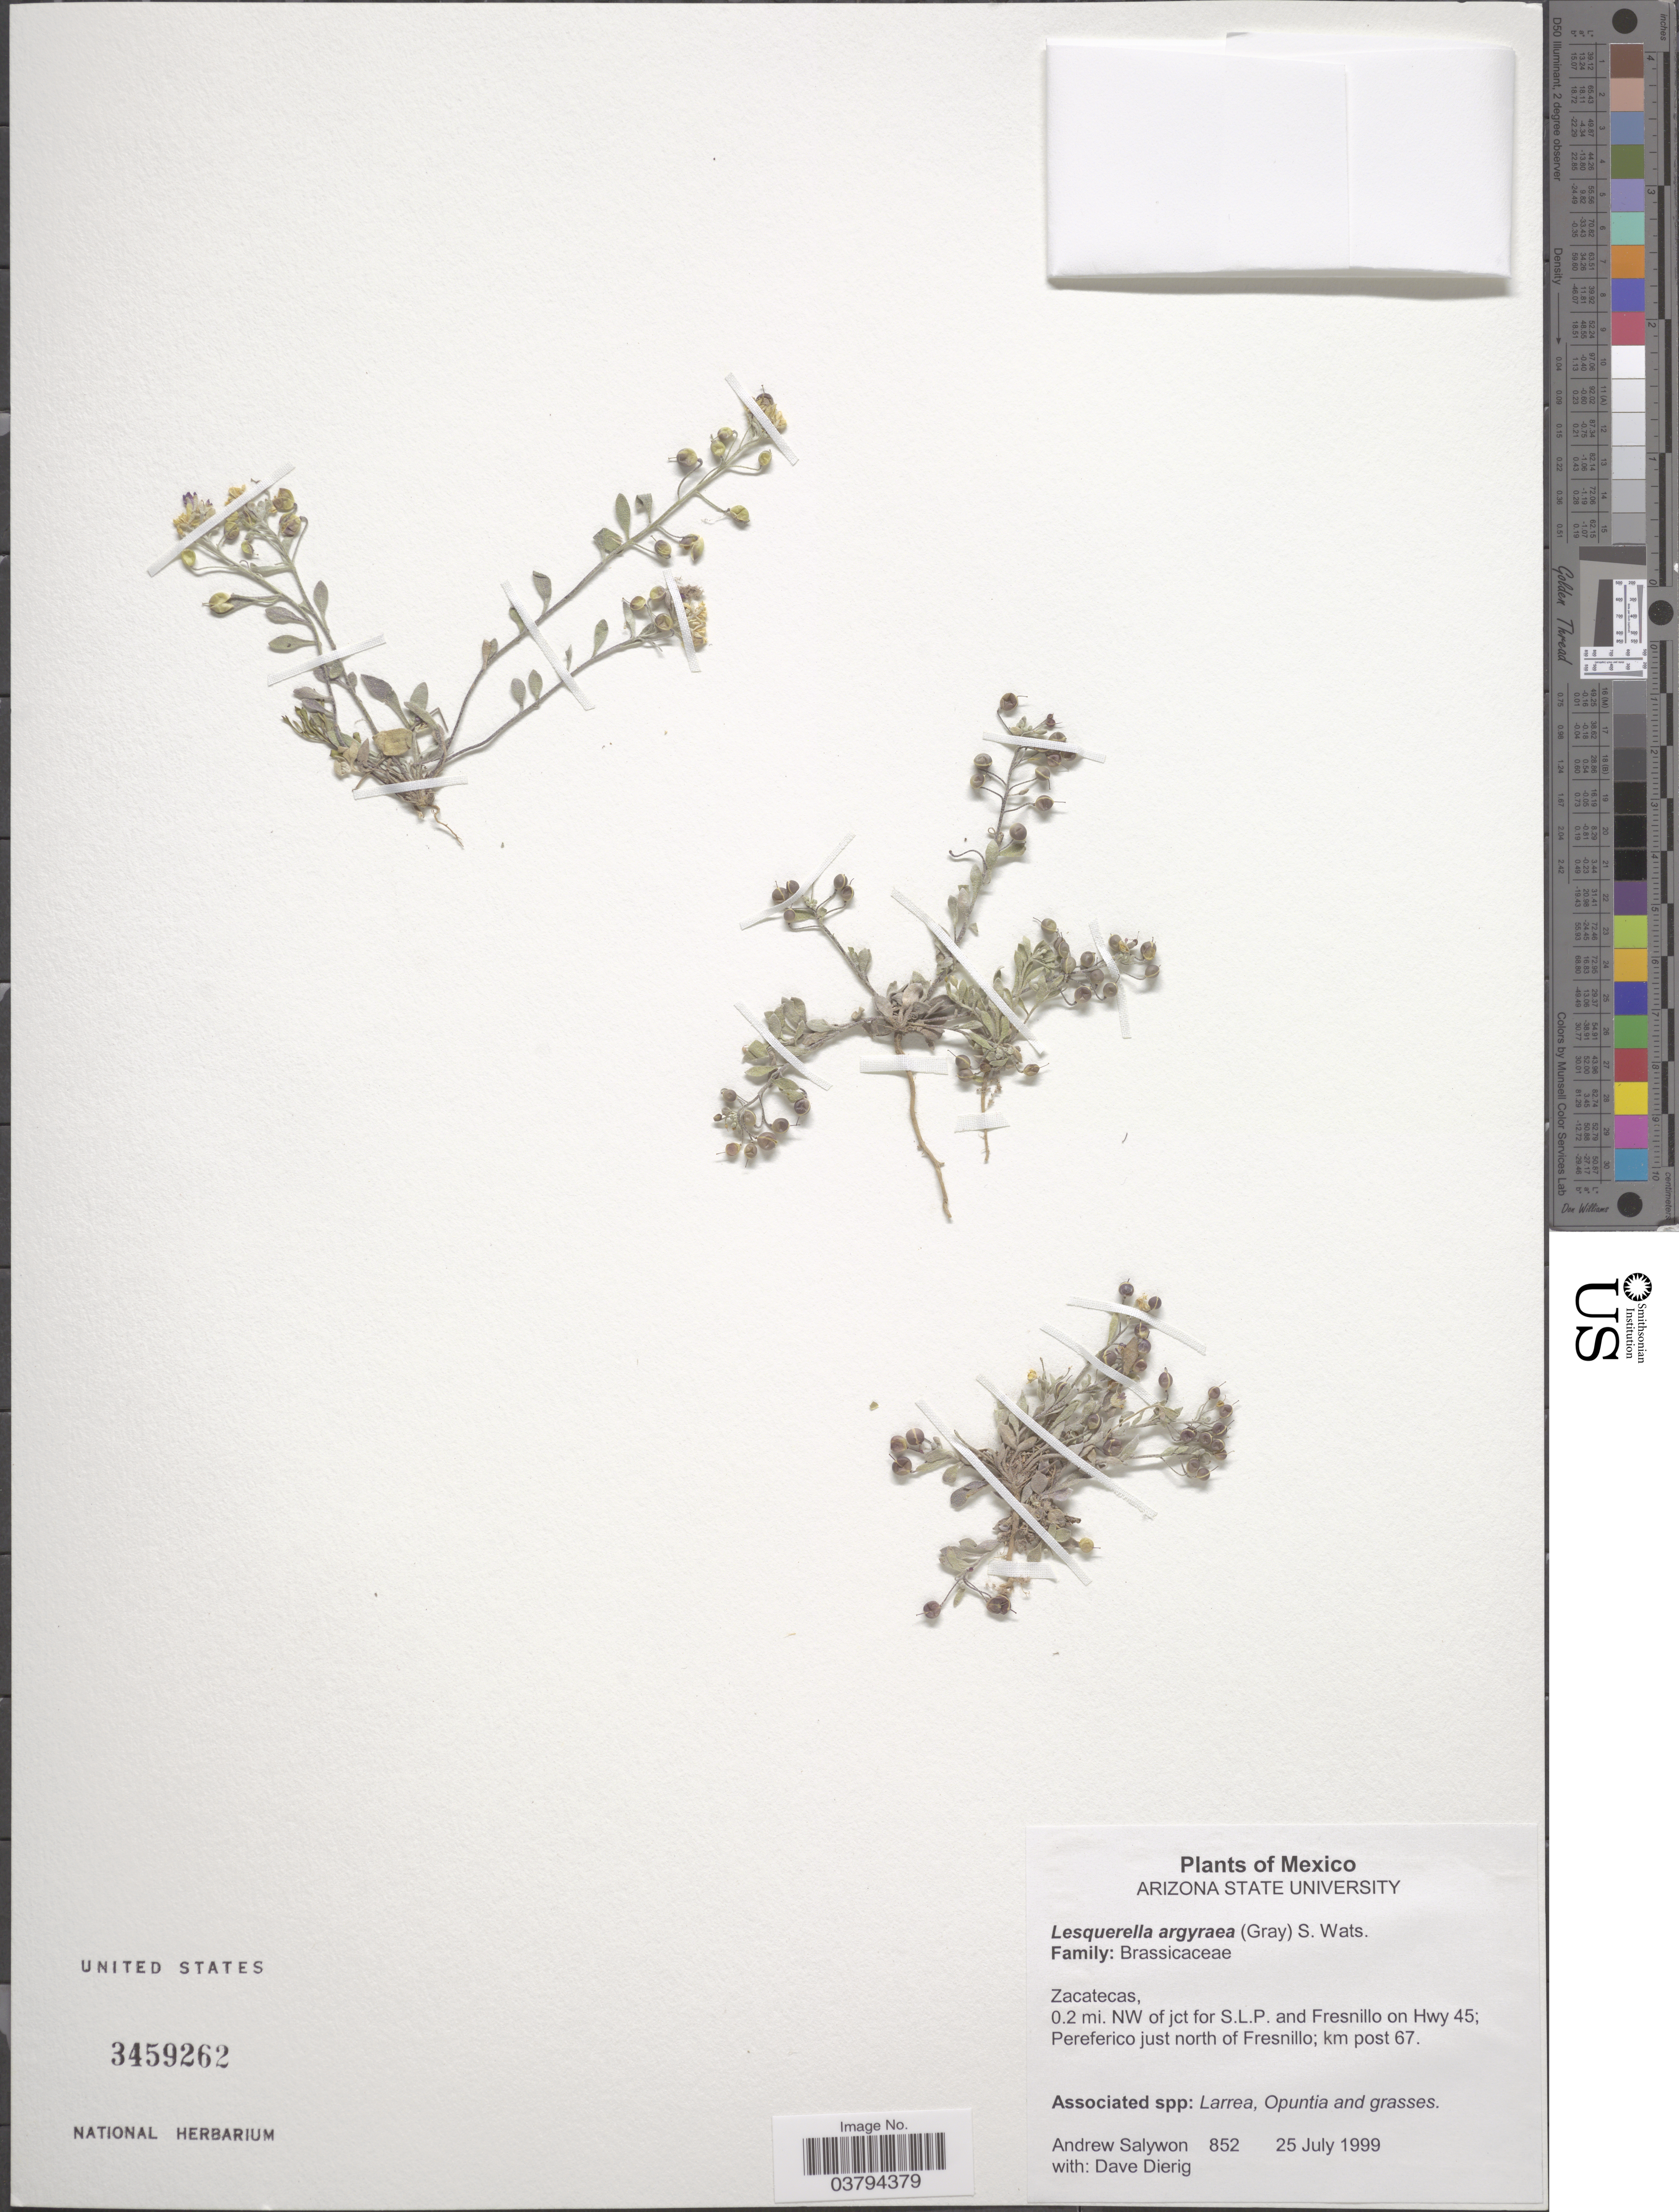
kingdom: Plantae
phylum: Tracheophyta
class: Magnoliopsida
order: Brassicales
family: Brassicaceae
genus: Lesquerella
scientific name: Lesquerella argyraea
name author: (A. Gray) S. Watson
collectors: A. M. Salywon & D. Dierig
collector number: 852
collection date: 1999-07-25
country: Mexico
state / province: Zacatecas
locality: Zacatecas, 0.2 mi. NW of jct for S.L.P. and Fresnillo on Hwy 45; Pereferico just north of Fresnillo; km post 67.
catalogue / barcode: US 3459262